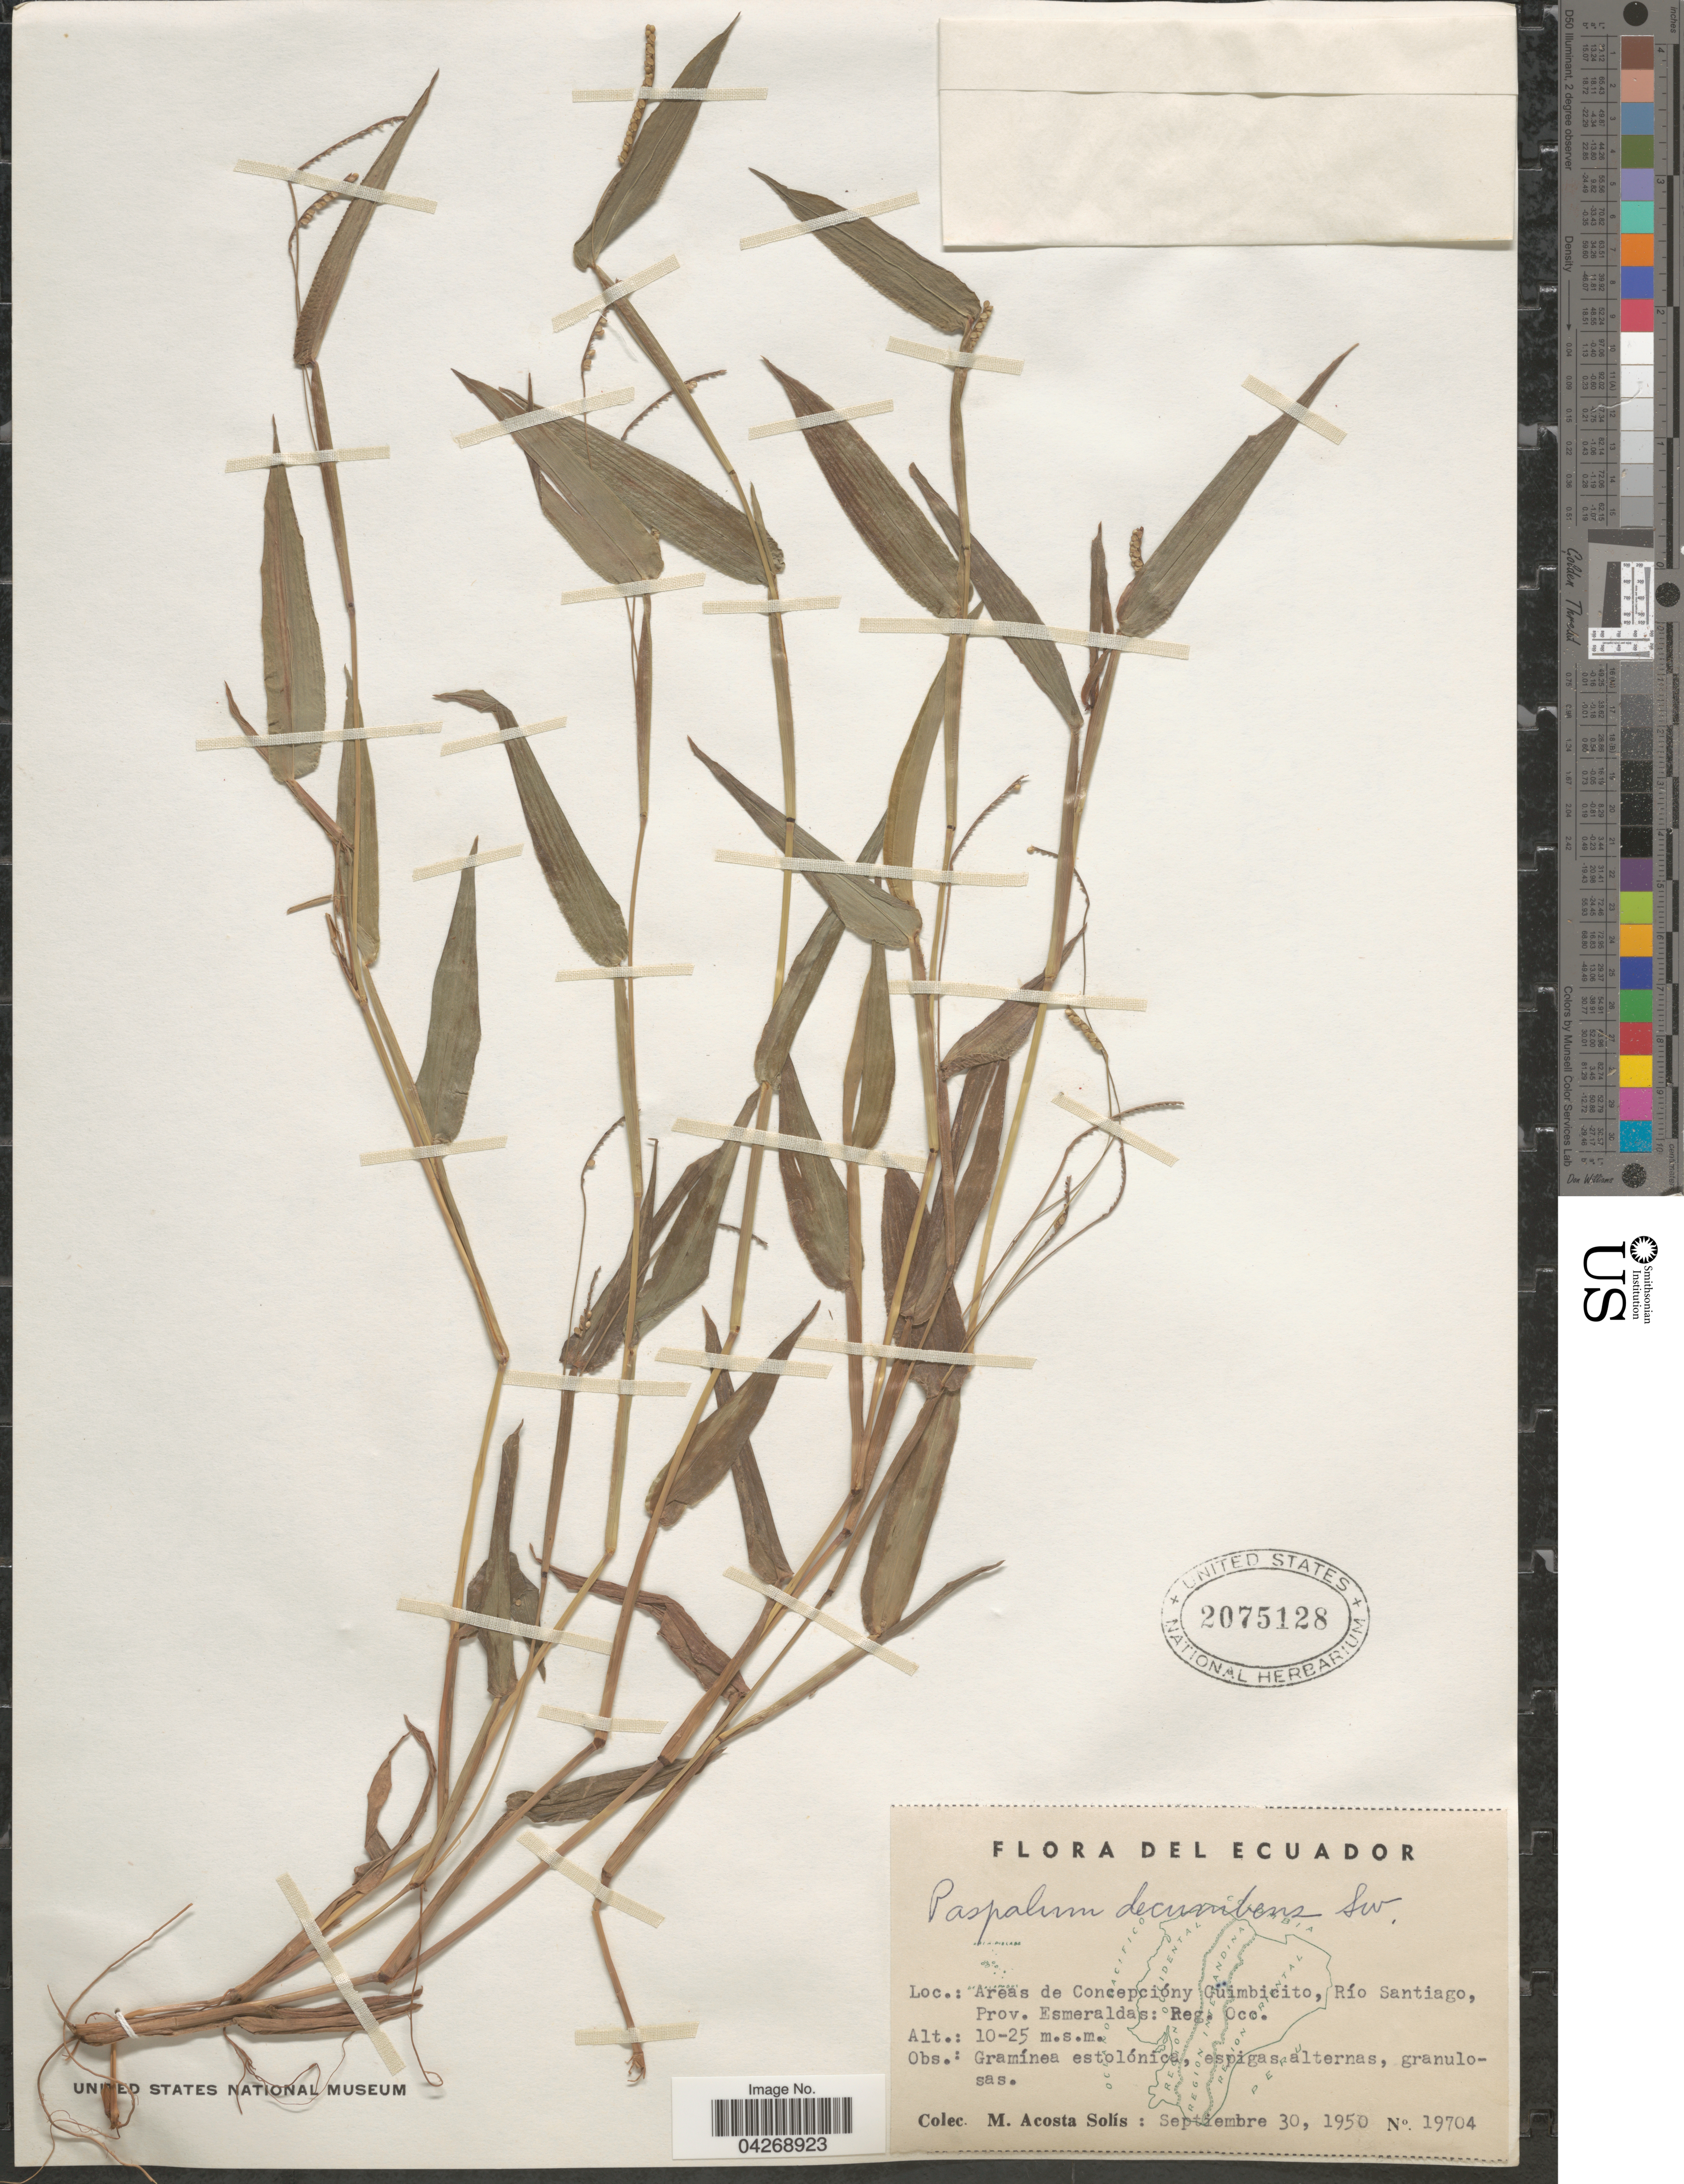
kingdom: Plantae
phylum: Tracheophyta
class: Liliopsida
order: Poales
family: Poaceae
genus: Paspalum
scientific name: Paspalum decumbens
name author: Sw.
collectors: M. Acosta Solis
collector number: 19704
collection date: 1950-09-30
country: Ecuador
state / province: Esmeraldas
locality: Areas de Concepcióny Guimbicito, Río Santiago, Reg. Occ.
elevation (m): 10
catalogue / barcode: US 2075128